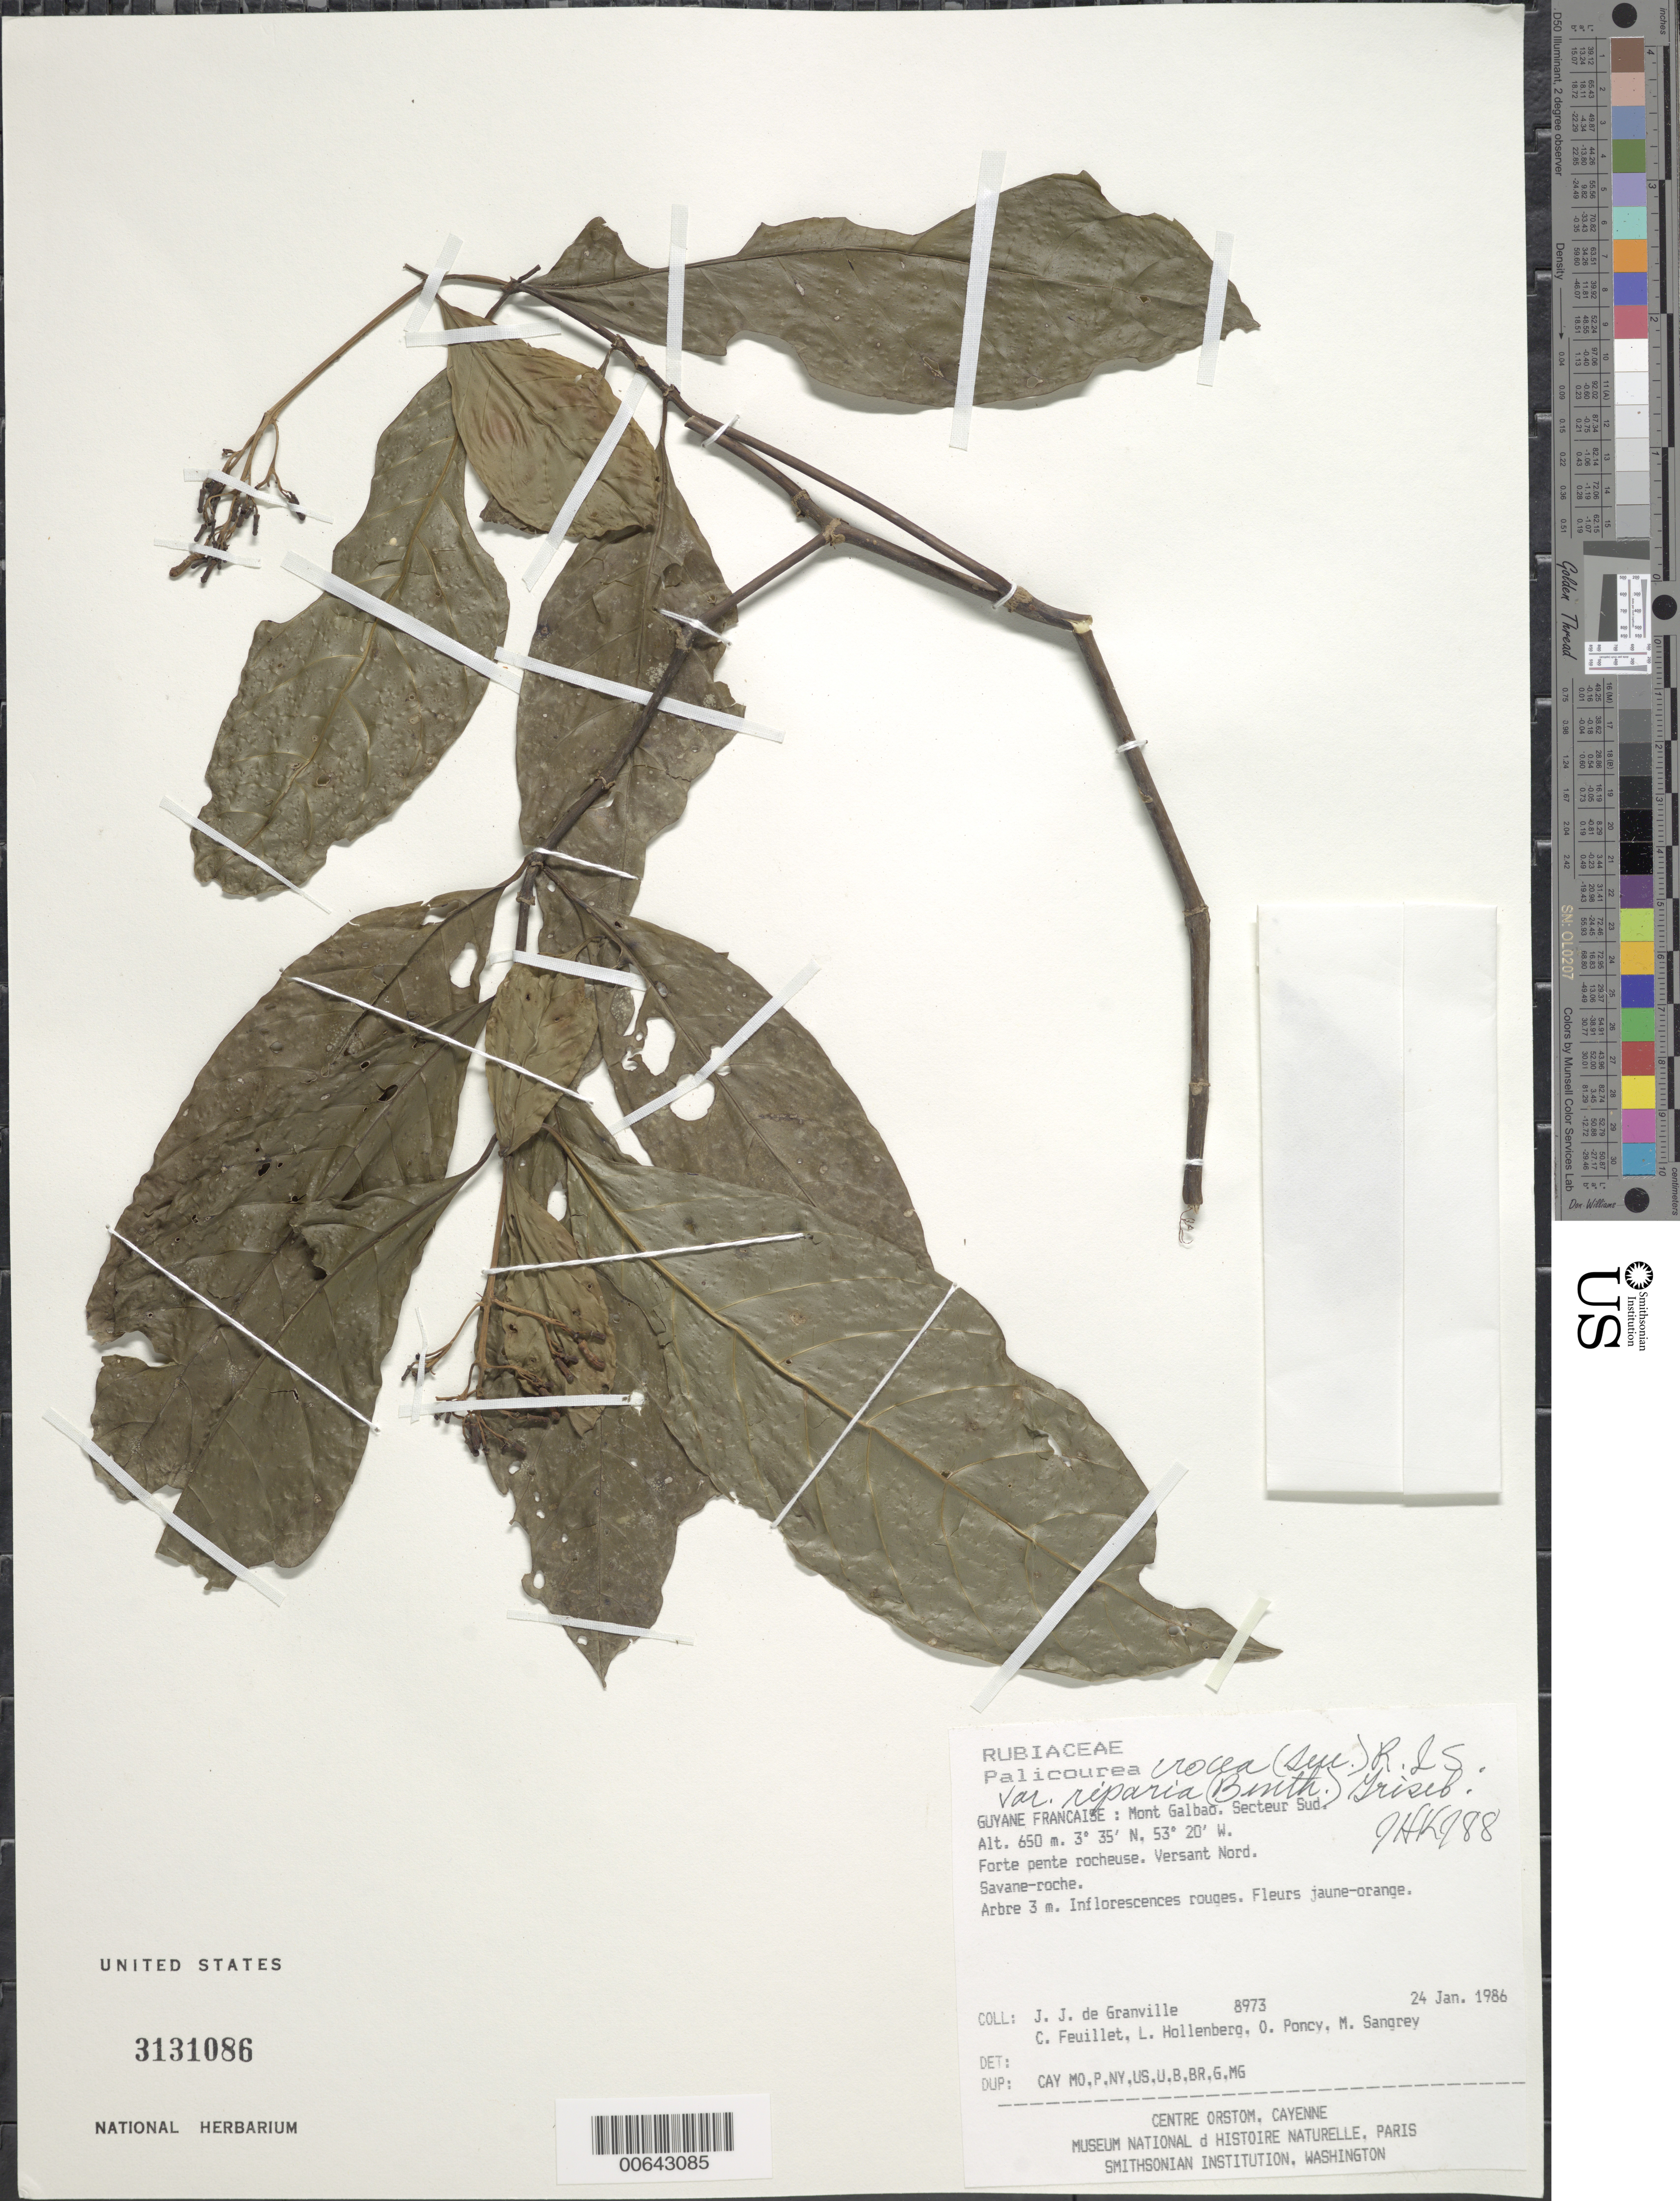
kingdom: Plantae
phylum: Tracheophyta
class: Magnoliopsida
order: Gentianales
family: Rubiaceae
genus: Palicourea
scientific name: Palicourea crocea var. riparia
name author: (Benth.) Griseb.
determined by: Kirkbride, J. H.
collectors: J.-J. de Granville, C. Feuillet, L. Hollenberg, O. Poncy & M. S. Sangrey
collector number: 8973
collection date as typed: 24-Jan-86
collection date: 1986-01-24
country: French Guiana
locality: Mont Galbao. Secteur Sud. Versant Nord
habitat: Savane-roche. Forte pente rocheuse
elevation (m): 650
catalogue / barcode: US 3131086